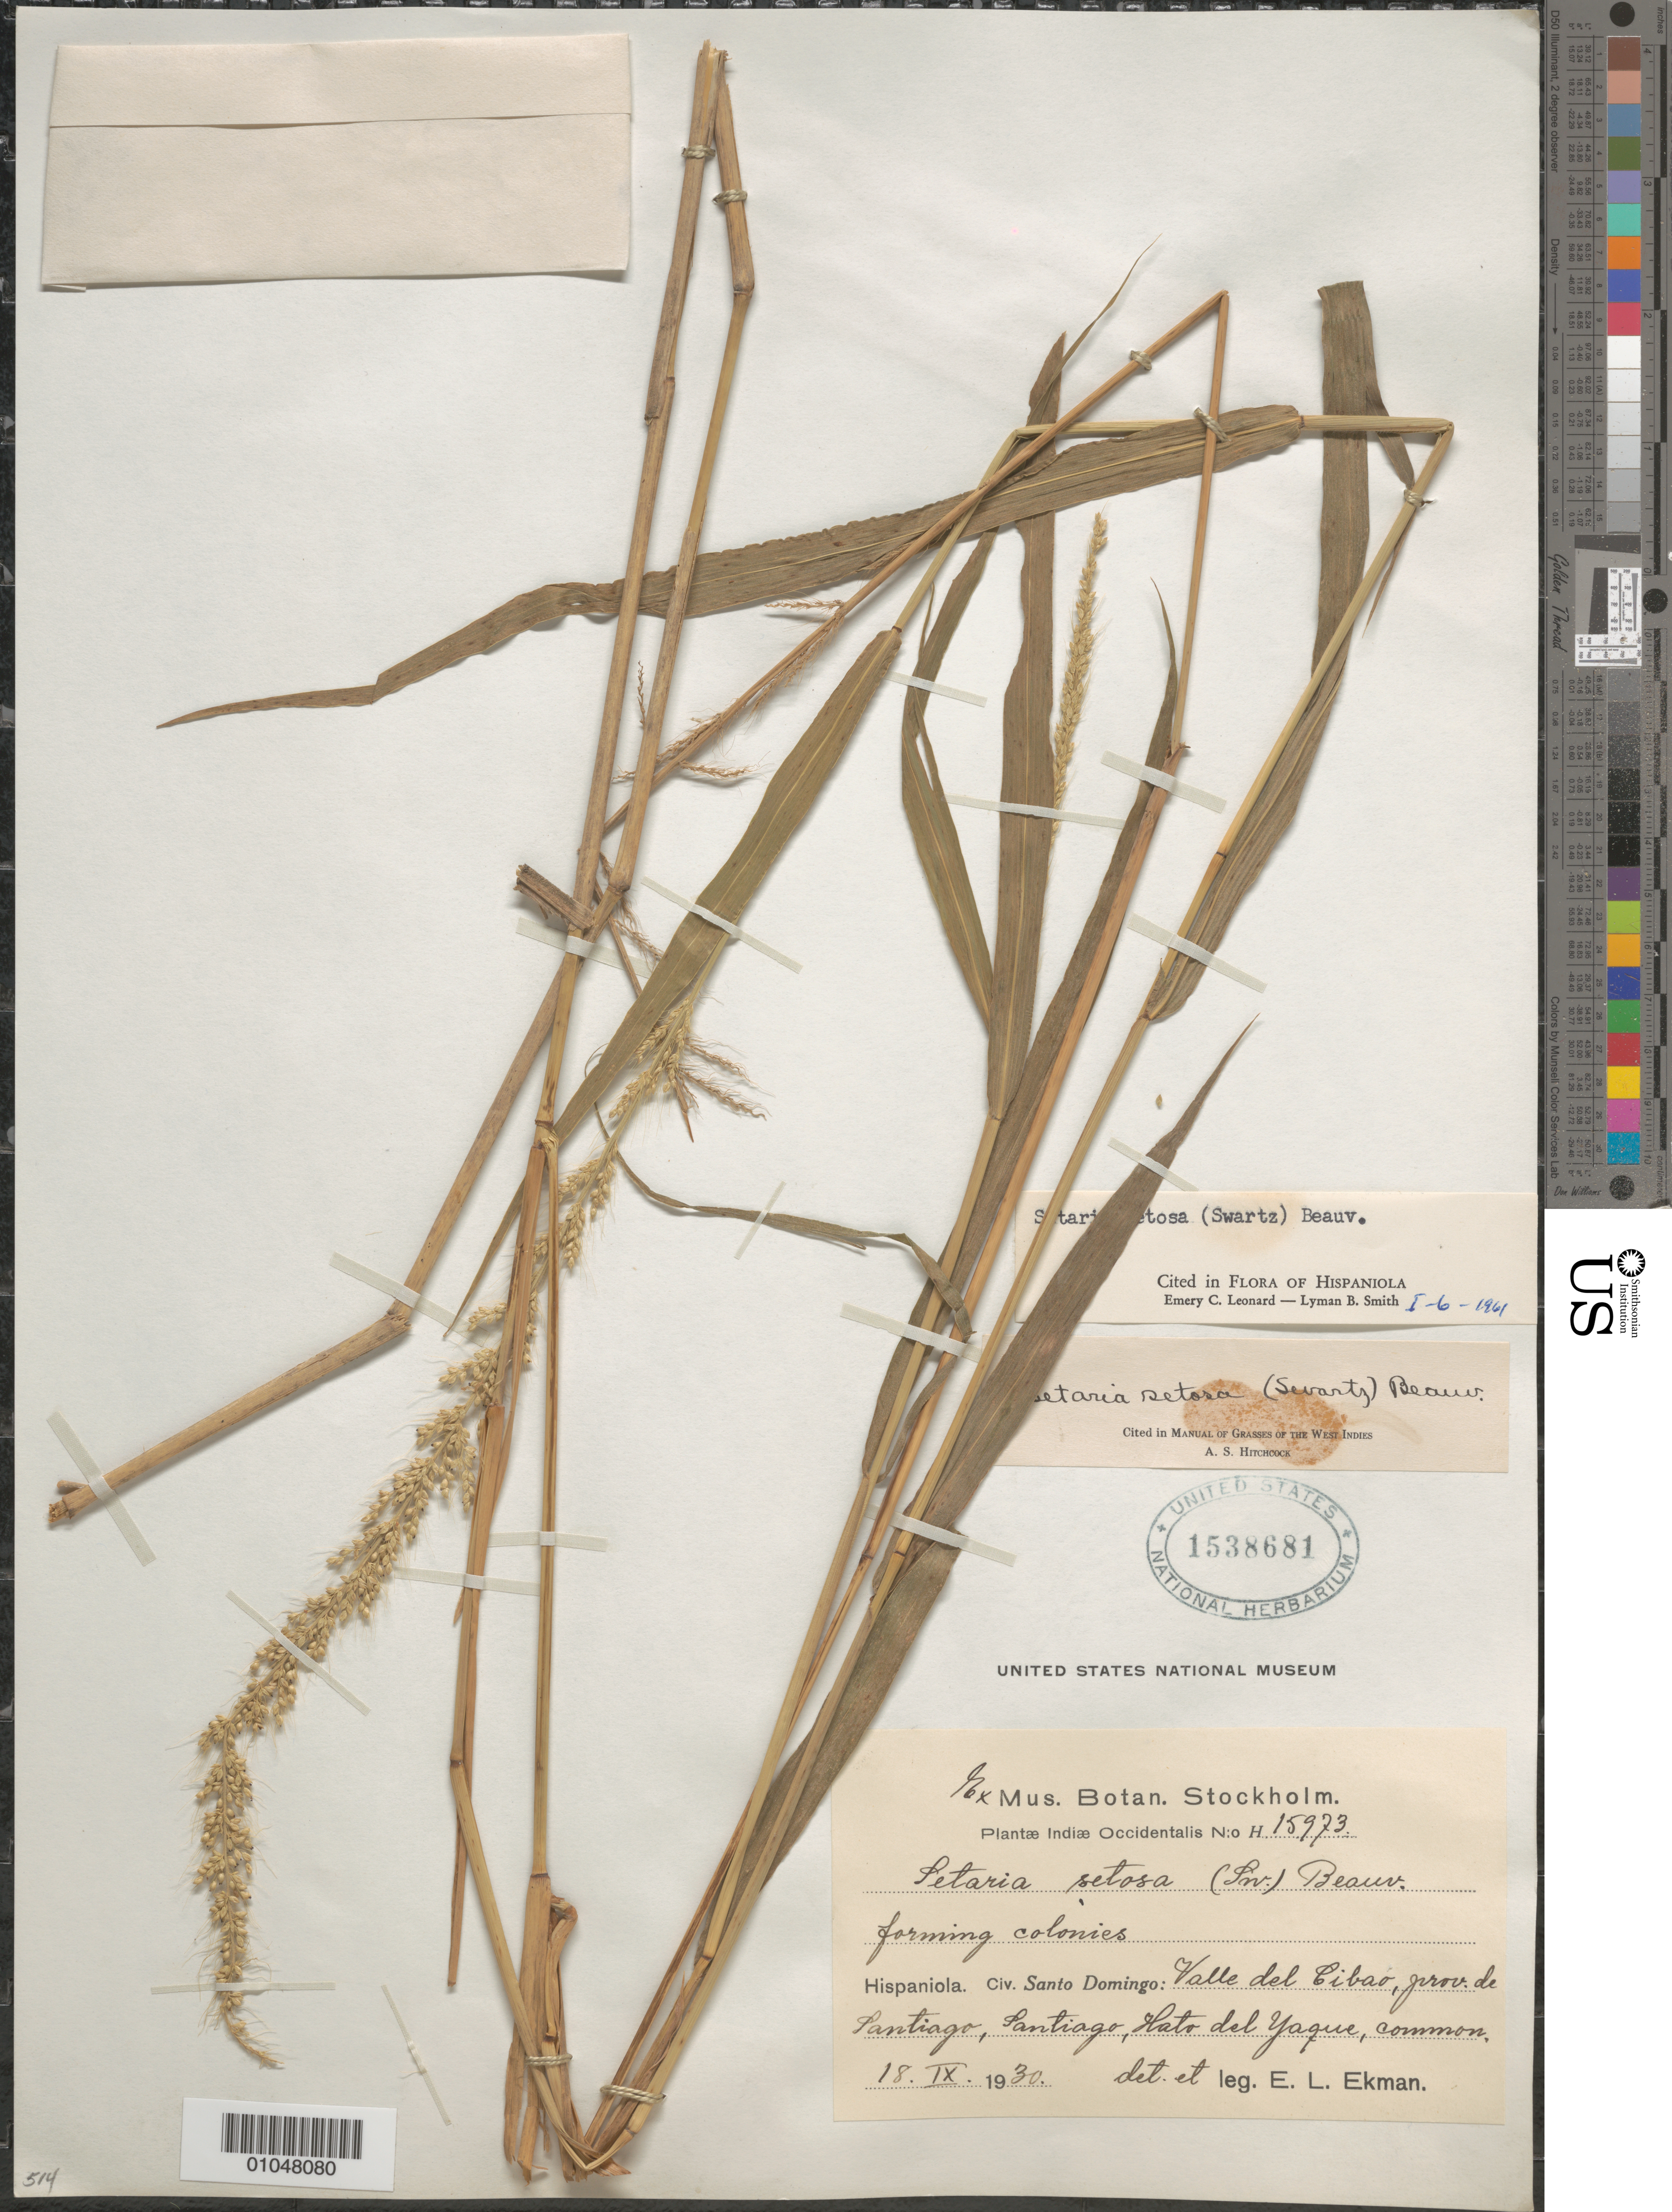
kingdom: Plantae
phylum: Tracheophyta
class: Liliopsida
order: Poales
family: Poaceae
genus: Setaria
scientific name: Setaria setosa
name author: (Sw.) P. Beauv.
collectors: E. L. Ekman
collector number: H 15973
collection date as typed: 18 Sep 1930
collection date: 1930-09-18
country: Dominican Republic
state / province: Santiago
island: Hispaniola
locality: Valle del Cibao, Santiago, Santiago, Hato del Yaque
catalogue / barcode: US 1538681